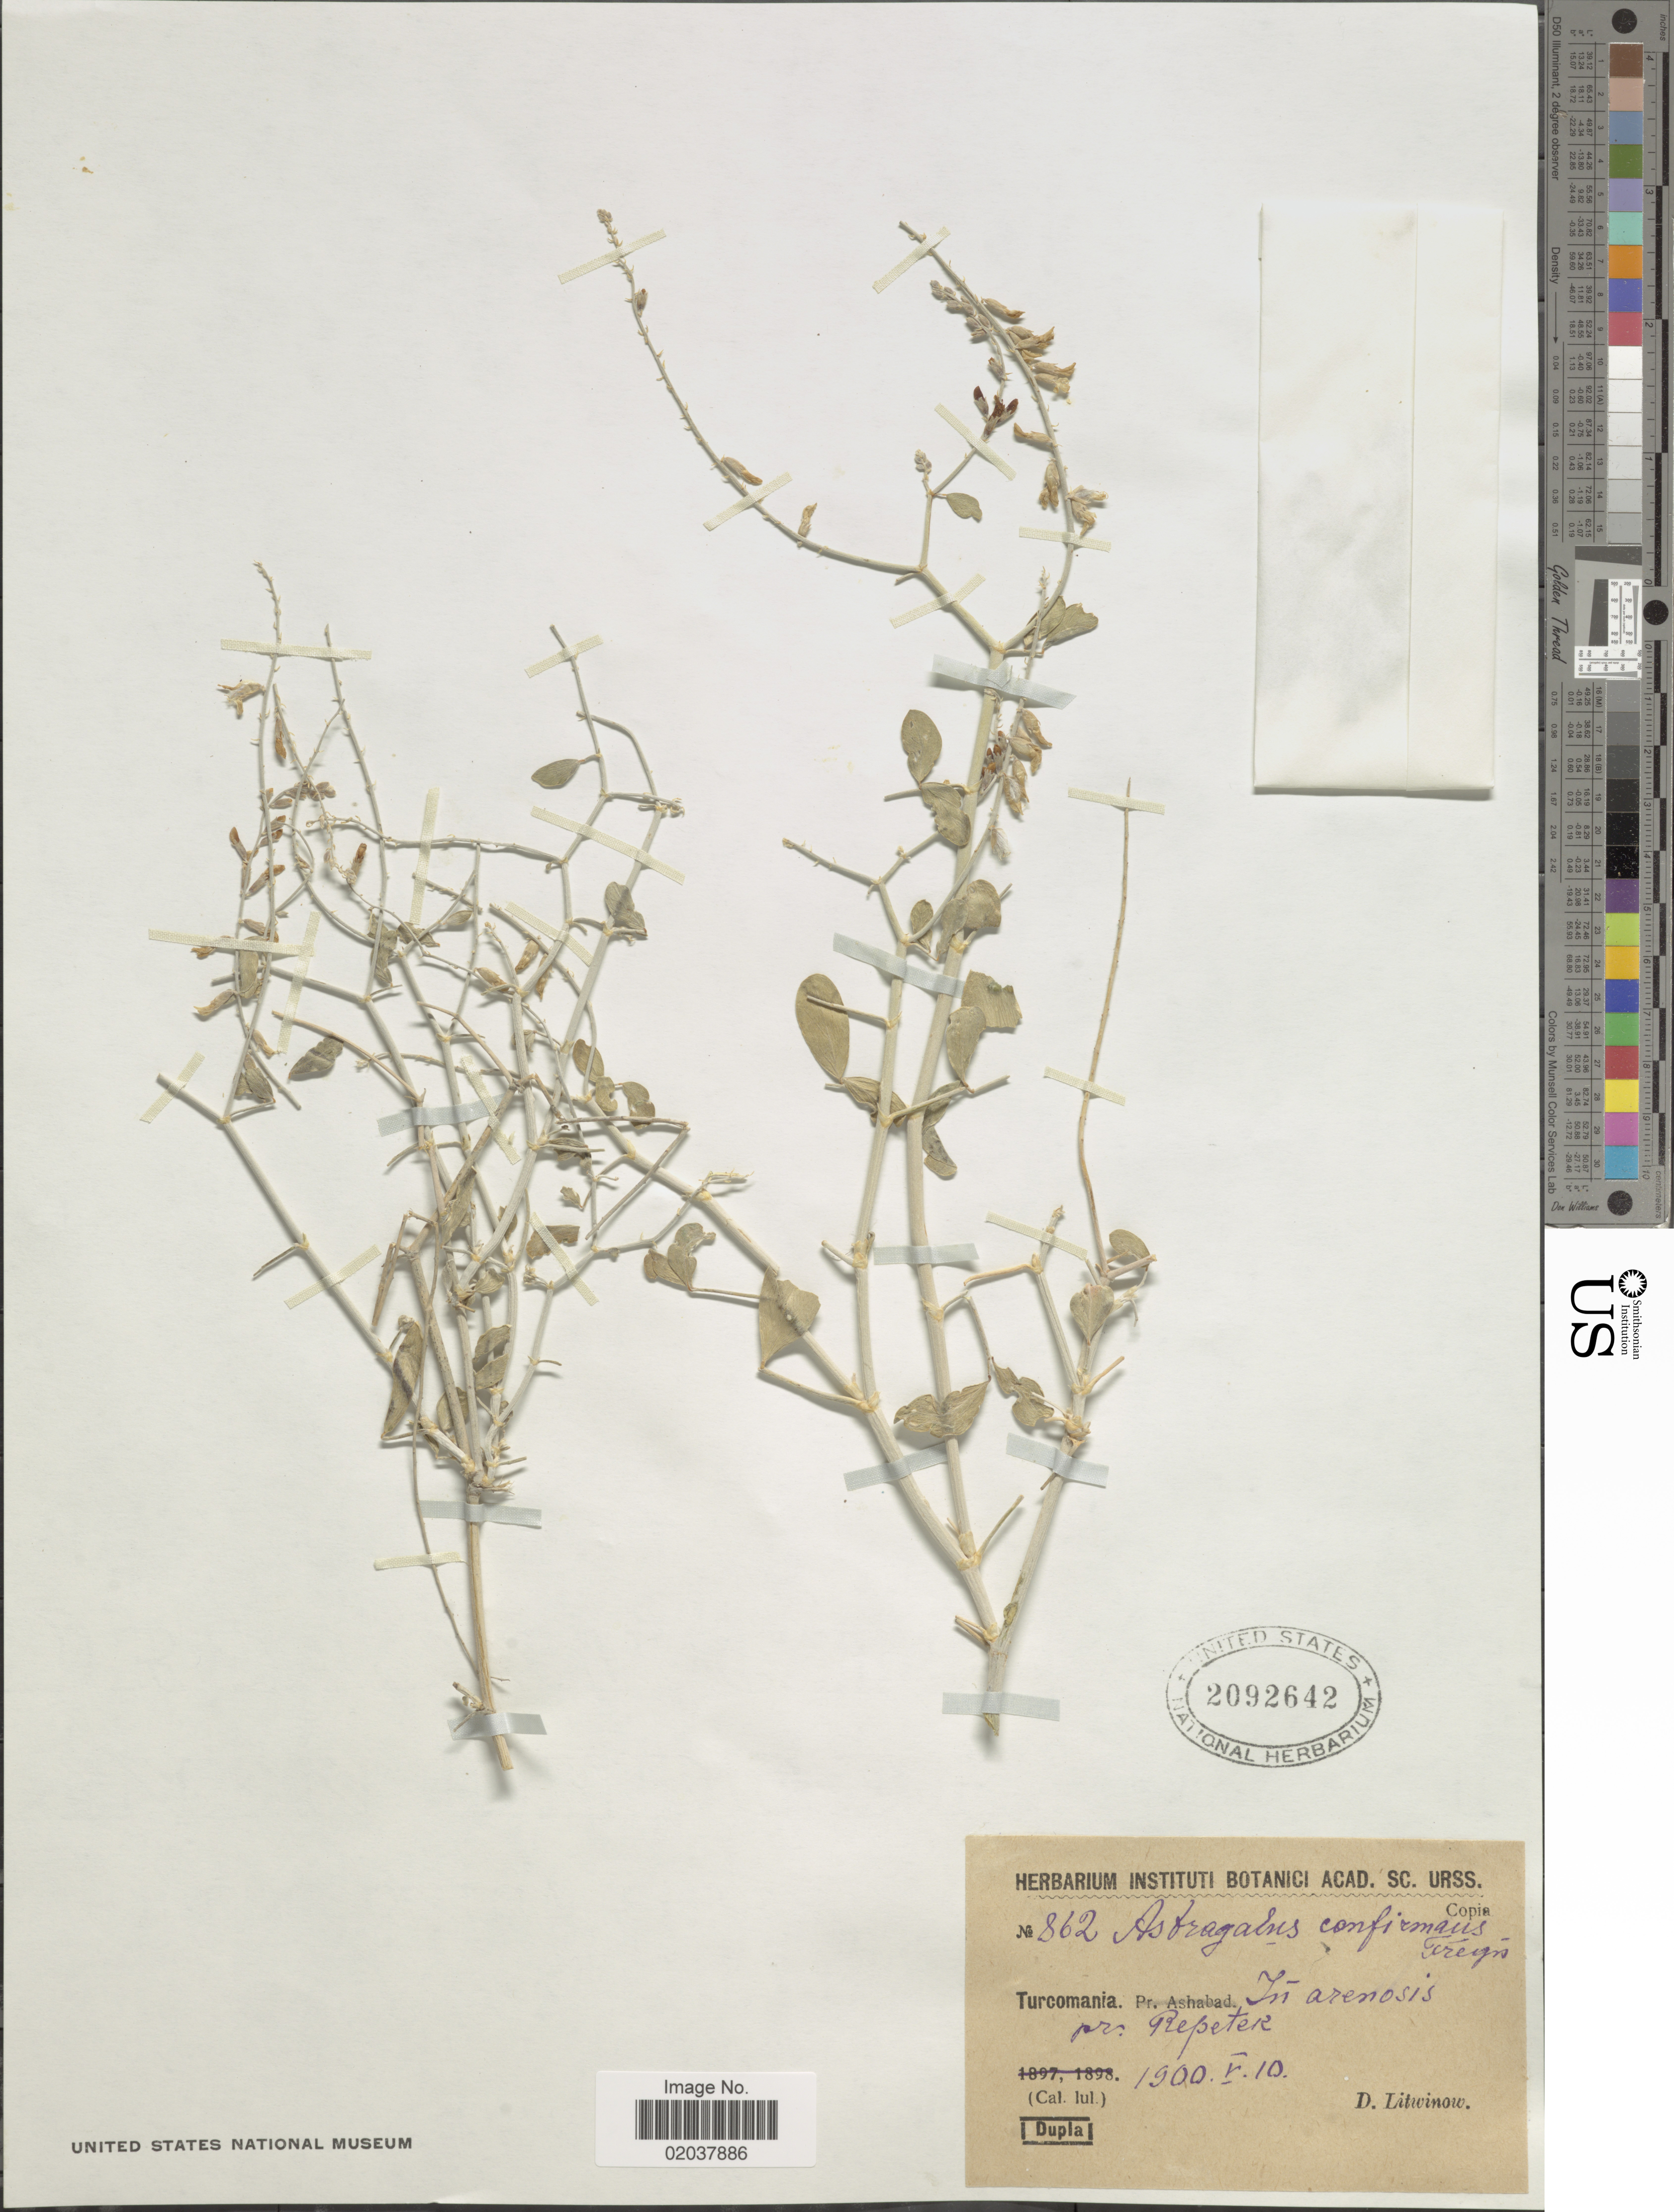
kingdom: Plantae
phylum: Tracheophyta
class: Magnoliopsida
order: Fabales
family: Fabaceae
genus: Astragalus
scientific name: Astragalus confirmans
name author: Freyn & Bornm.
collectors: D. Litwinow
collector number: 862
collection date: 1900-05-10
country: Turkmenistan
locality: Turcomania, pr. Ashabad, pr. Repeter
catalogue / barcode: US 2092642